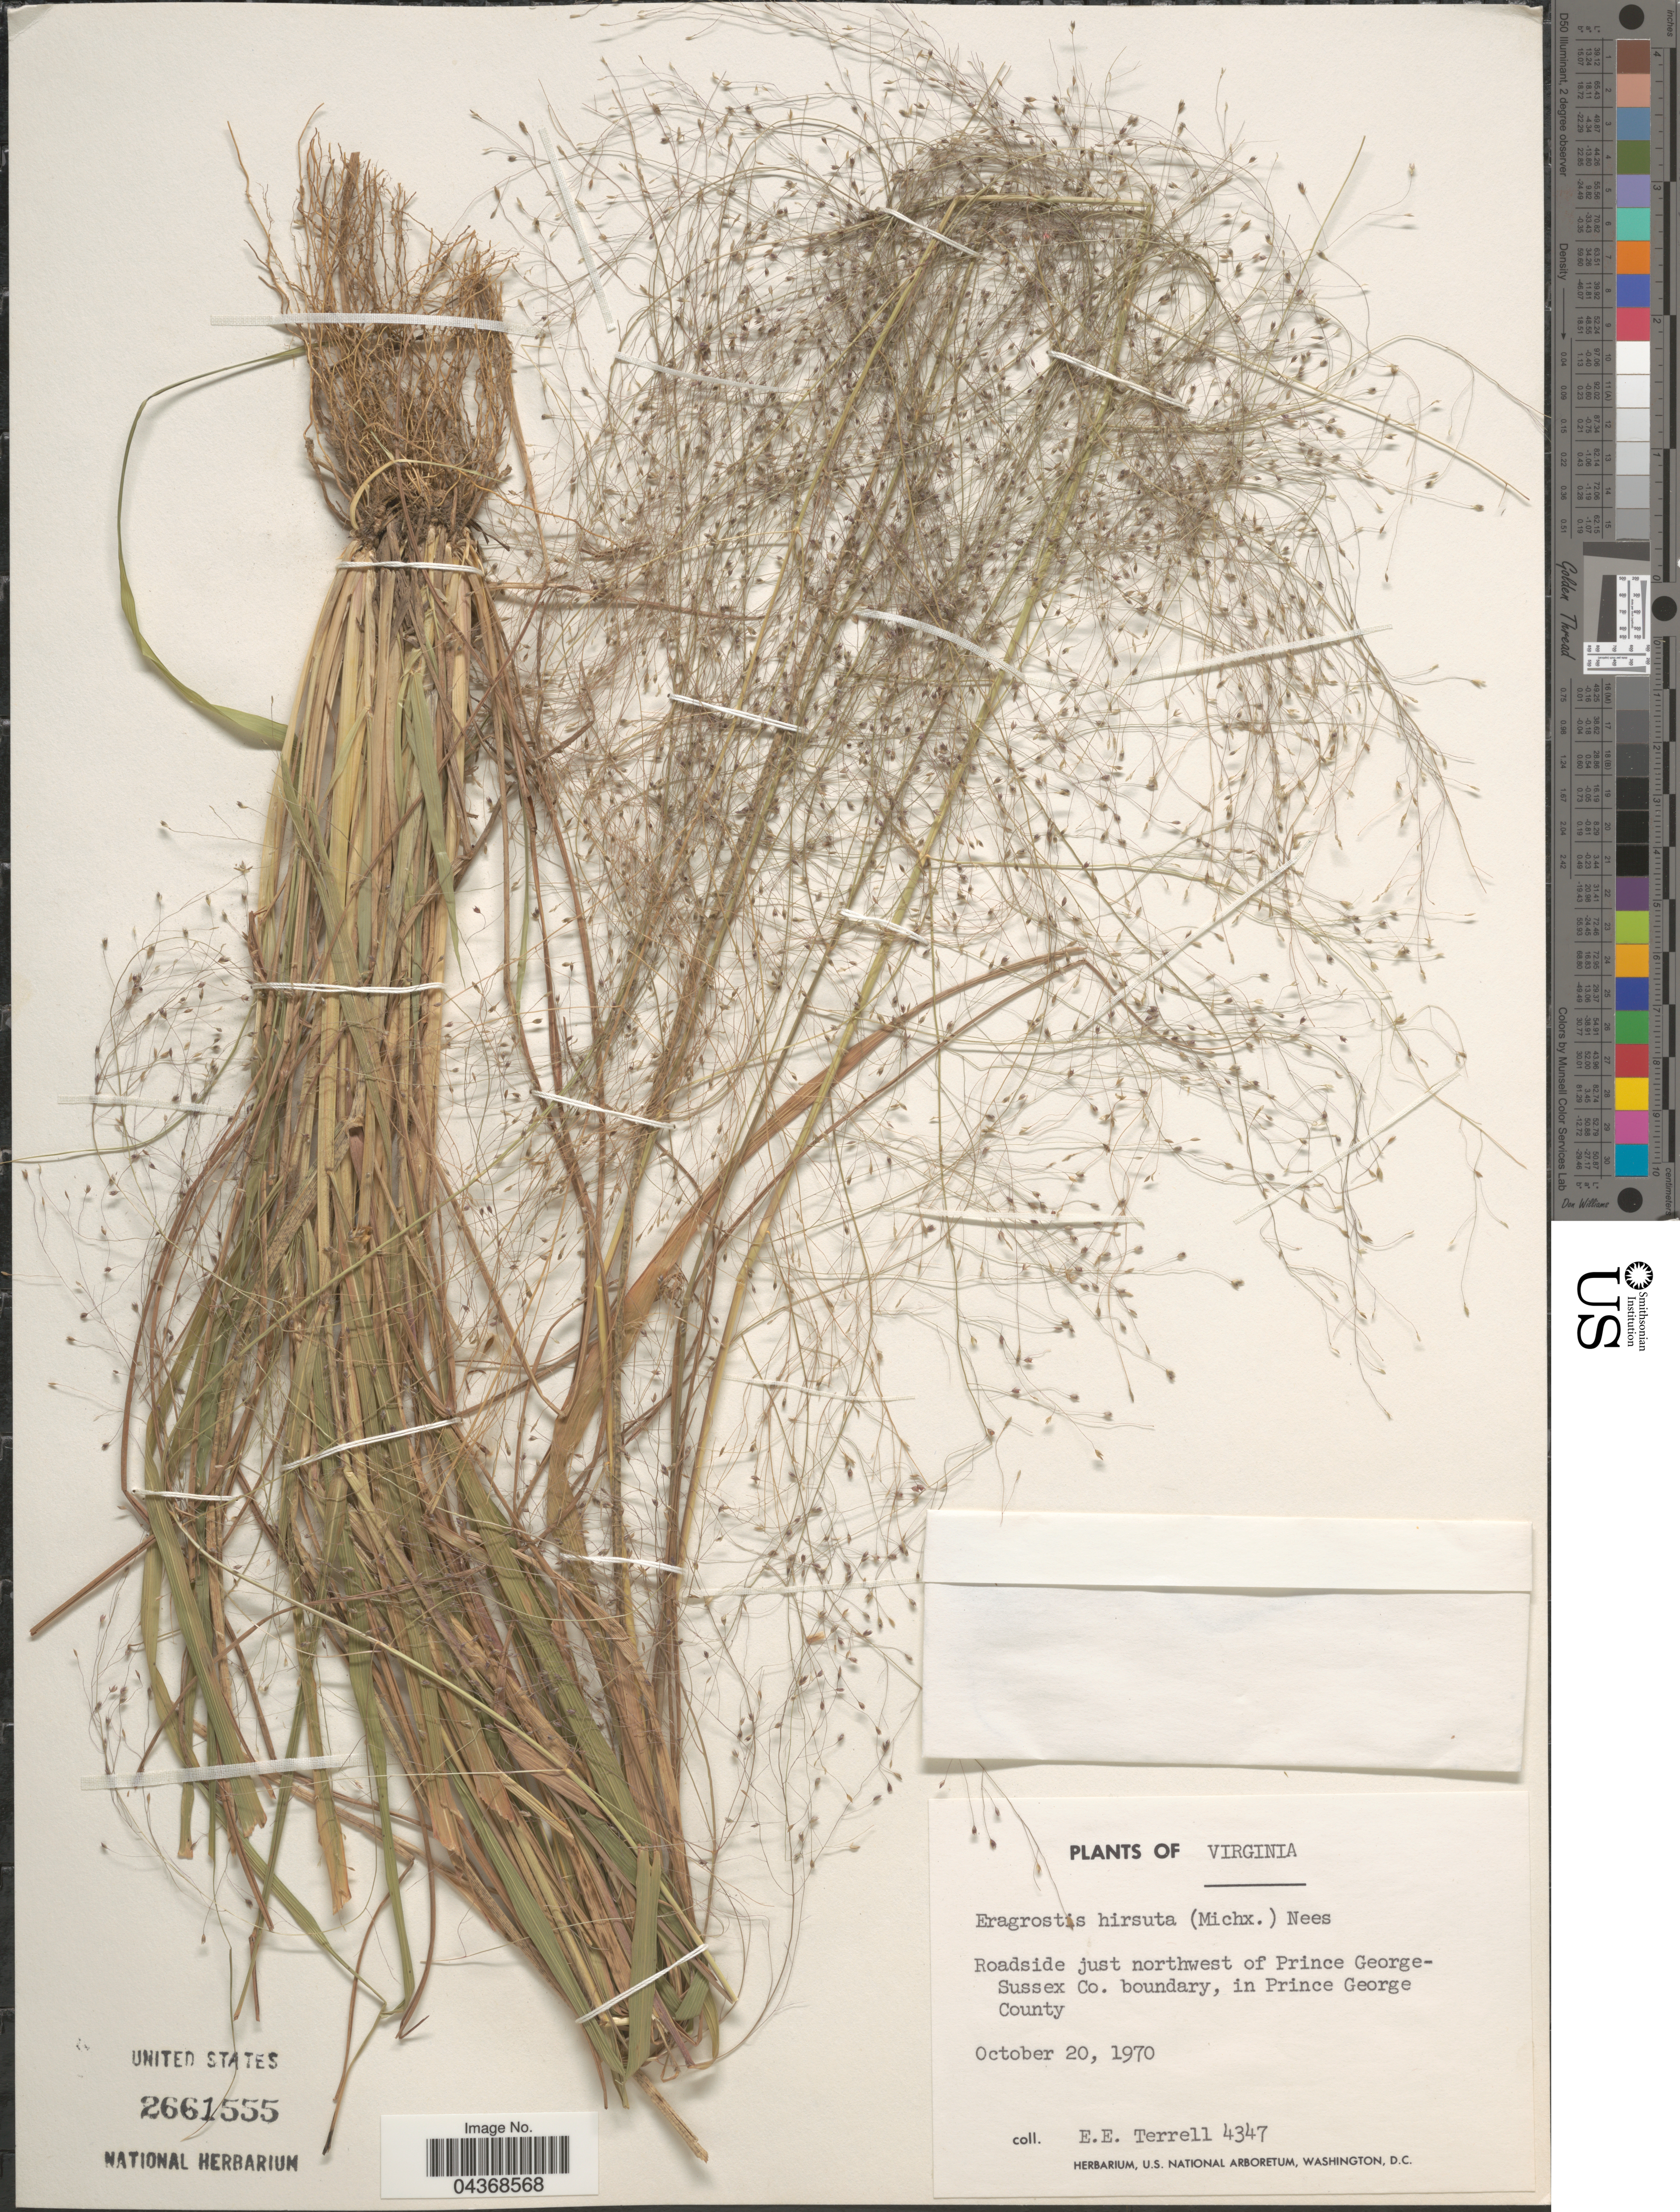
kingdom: Plantae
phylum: Tracheophyta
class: Liliopsida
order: Poales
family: Poaceae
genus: Eragrostis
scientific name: Eragrostis hirsuta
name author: (Michx.) Nees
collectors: E. E. Terrell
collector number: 4347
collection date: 1970-10-20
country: United States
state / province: Virginia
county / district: Prince George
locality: Roadside just northwest of Prince George-Sussex Co. boundary, in Prince George County.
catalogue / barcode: US 2661555